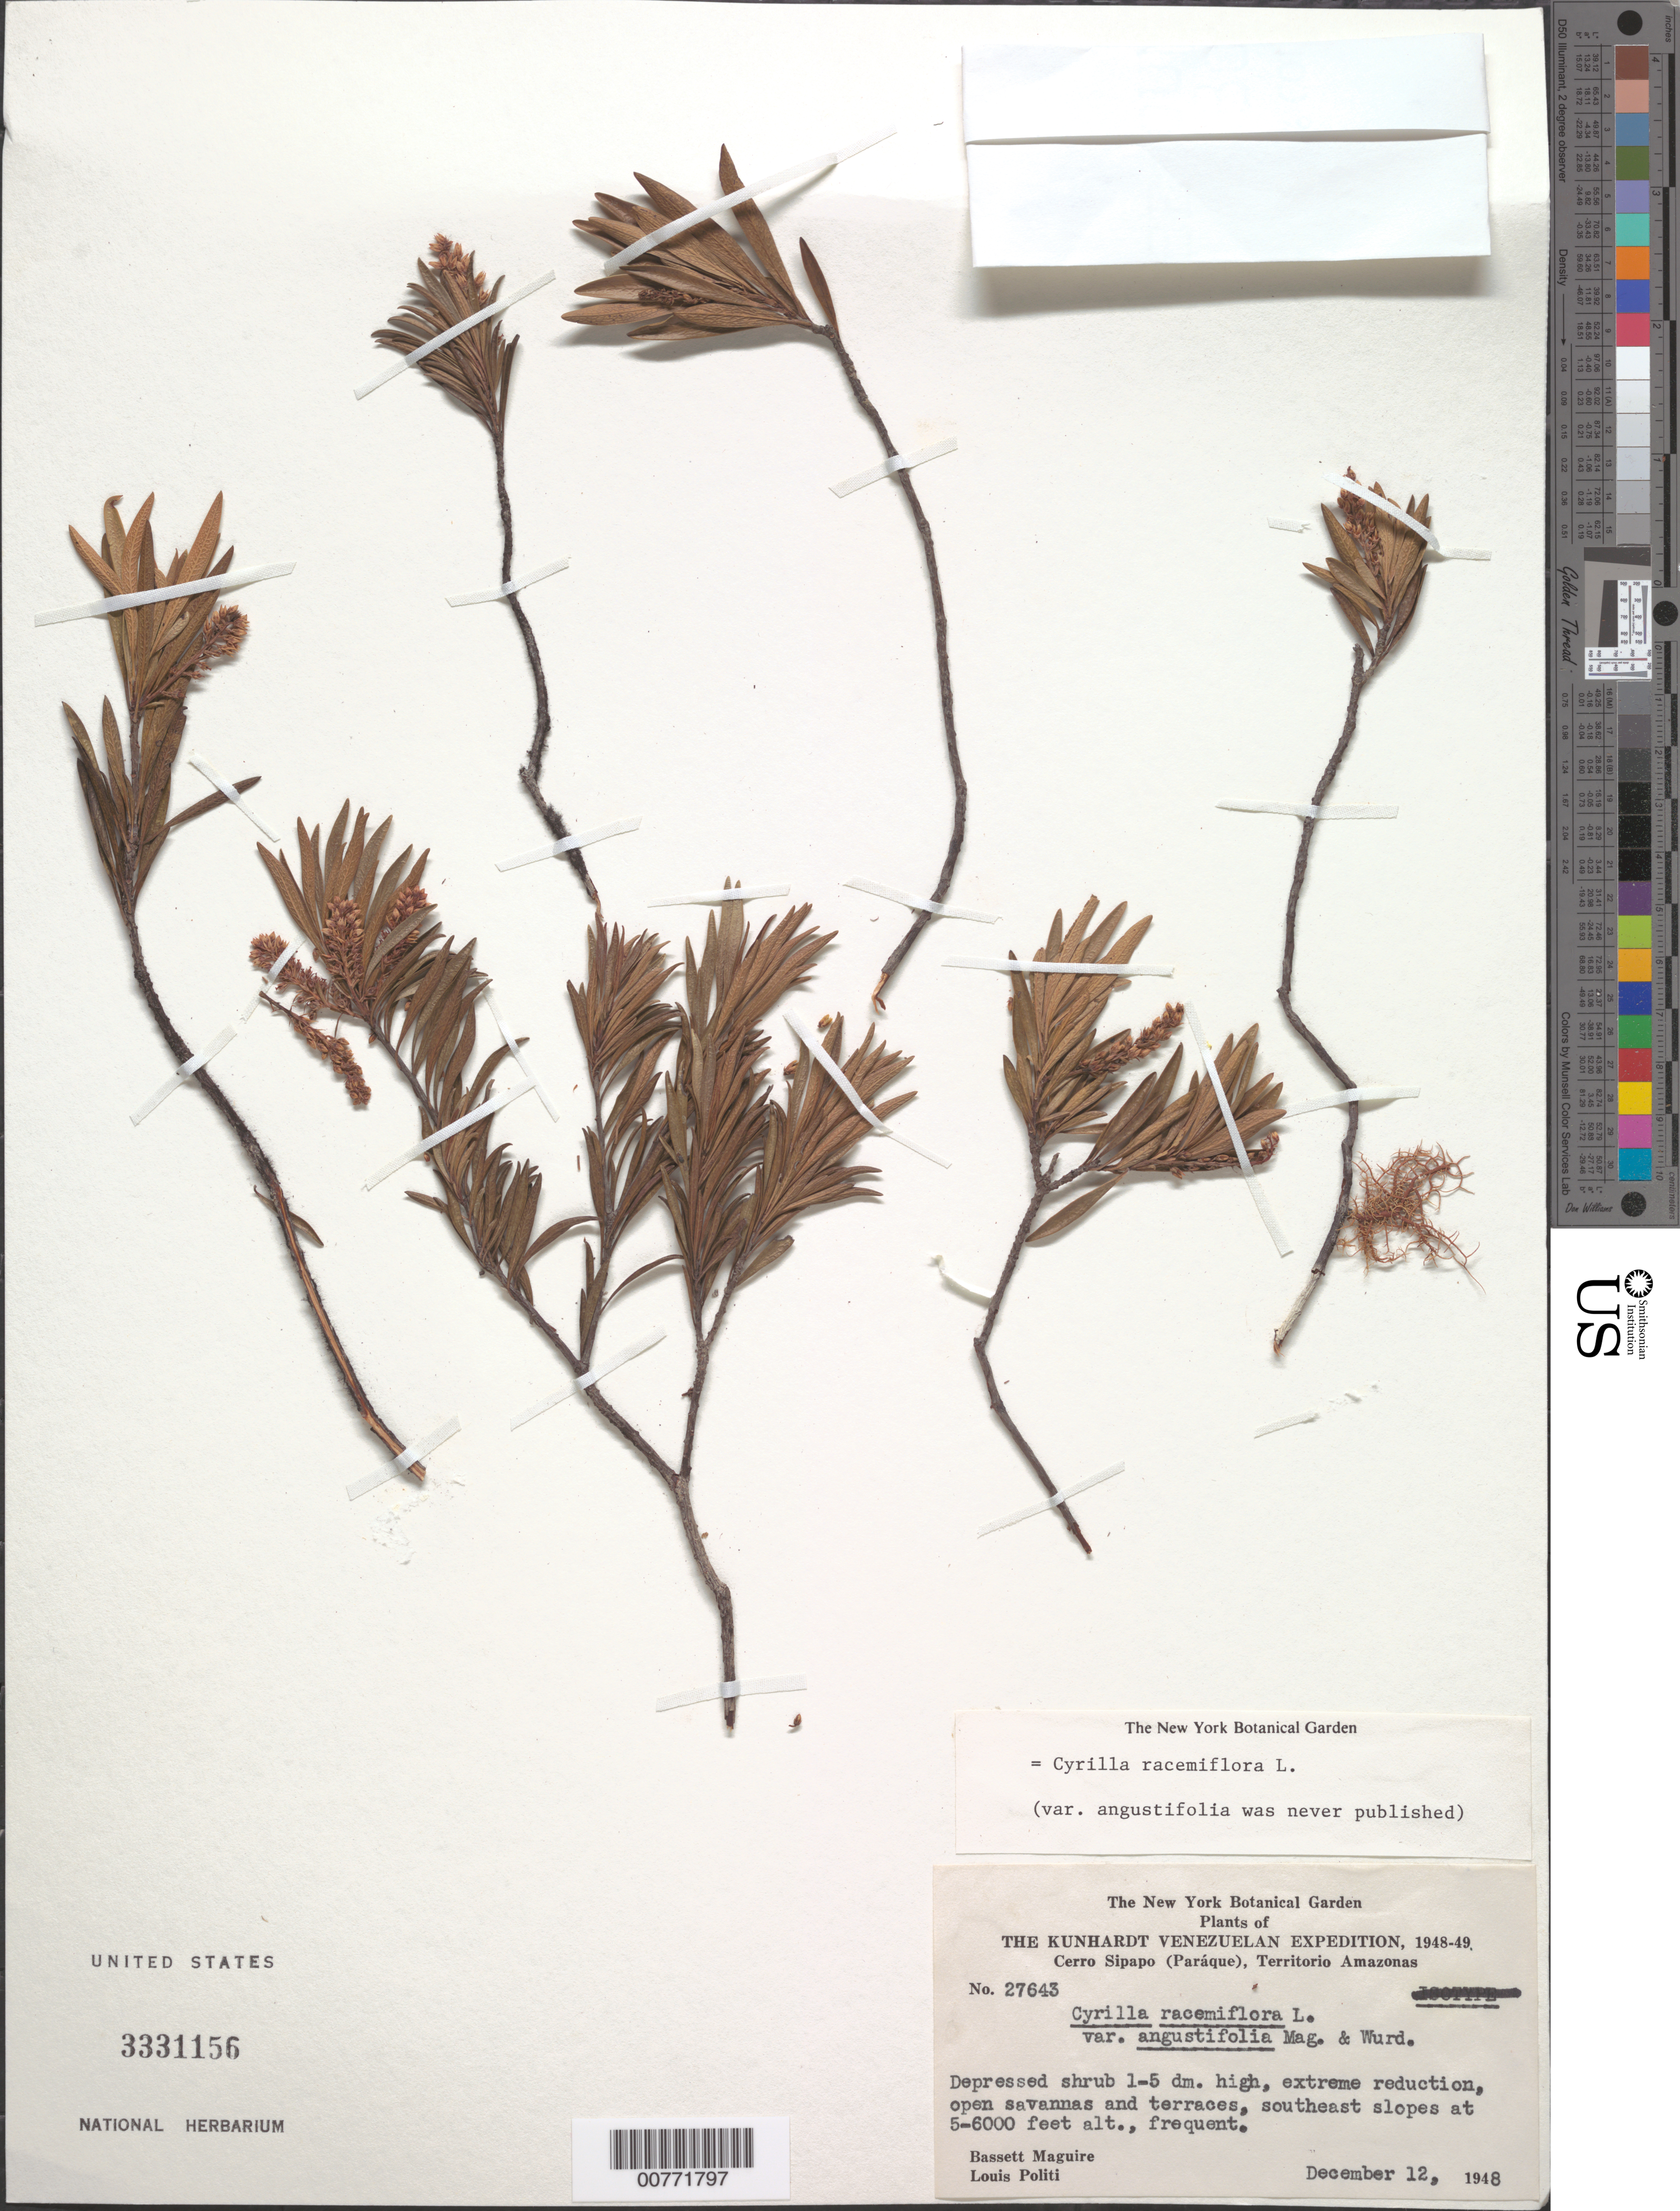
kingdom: Plantae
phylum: Tracheophyta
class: Magnoliopsida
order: Ericales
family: Cyrillaceae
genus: Cyrilla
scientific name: Cyrilla racemiflora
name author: L.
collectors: B. Maguire & L. Politi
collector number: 27643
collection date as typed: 12-Dec-48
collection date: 1948-12-12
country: Venezuela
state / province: Amazonas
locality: Cerro Sipapo (Paráque)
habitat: Open savannas and terraces, SE slopes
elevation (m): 1524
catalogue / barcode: US 3331156